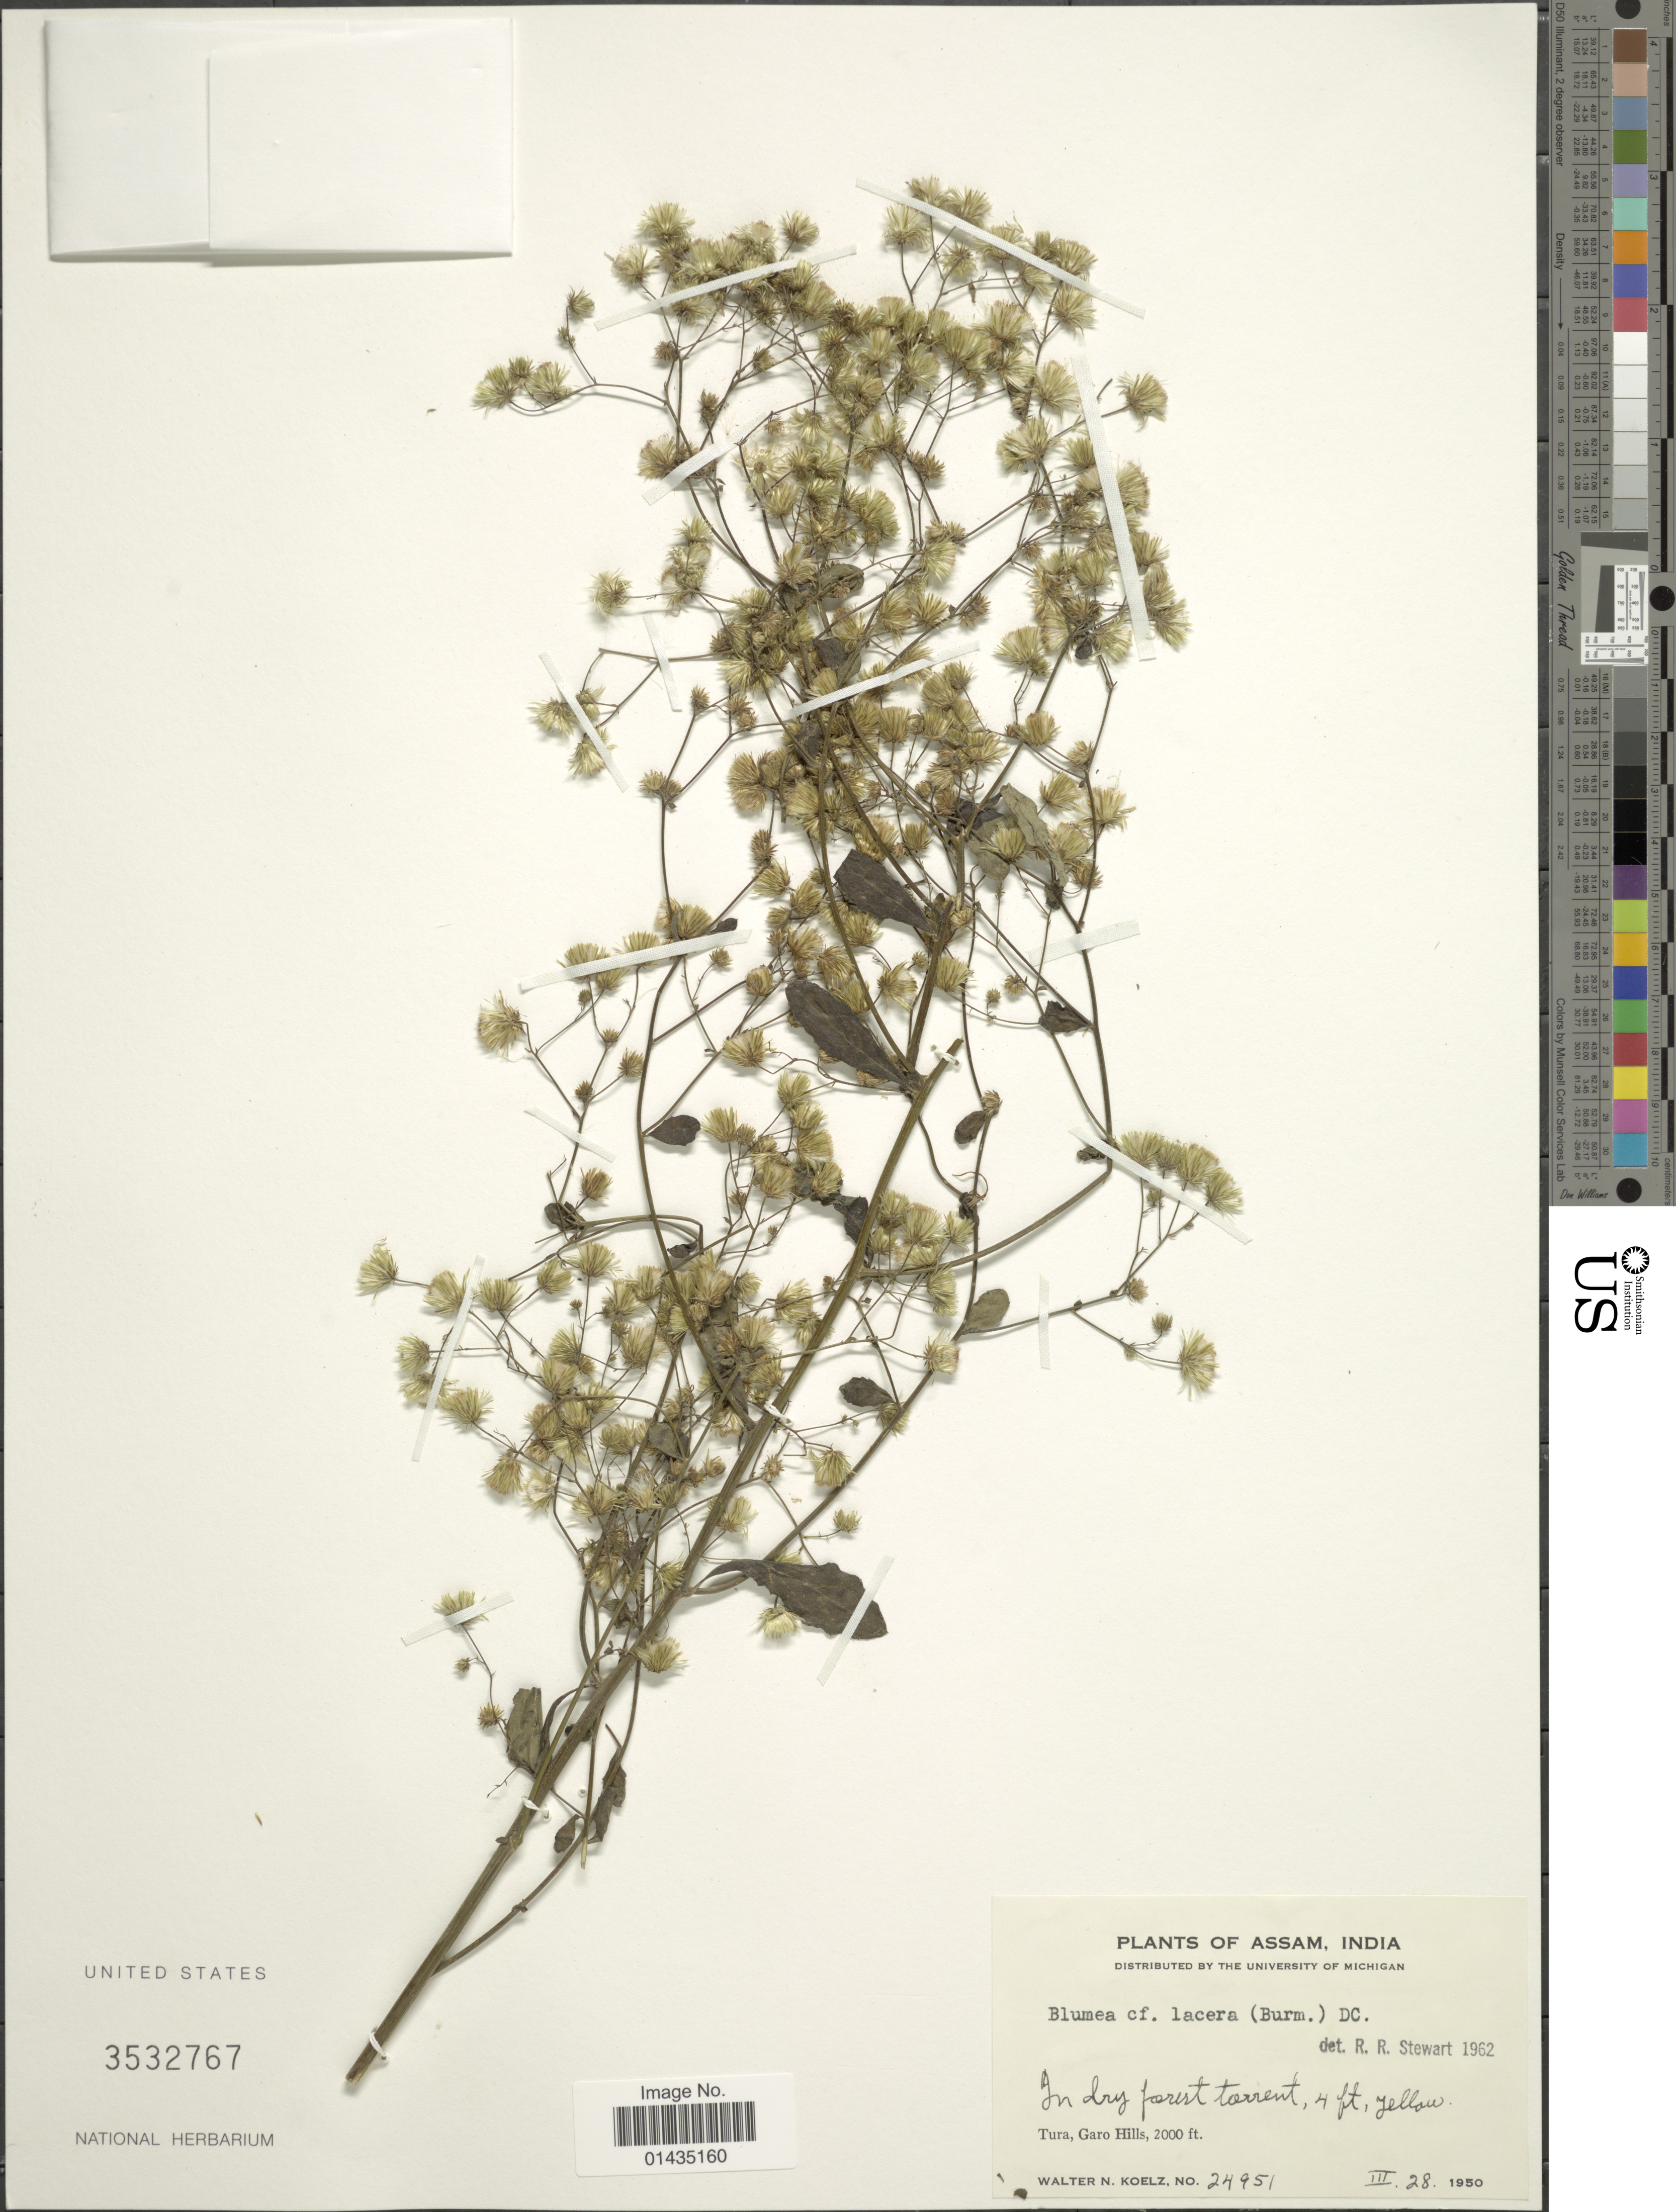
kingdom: Plantae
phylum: Tracheophyta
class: Magnoliopsida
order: Asterales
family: Asteraceae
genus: Blumea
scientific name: Blumea lacera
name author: (Roxb.) DC.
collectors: W. N. Koelz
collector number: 24951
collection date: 1950-03-28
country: India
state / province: Meghalaya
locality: Tura, Garo Hills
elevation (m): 610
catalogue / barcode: US 3532767